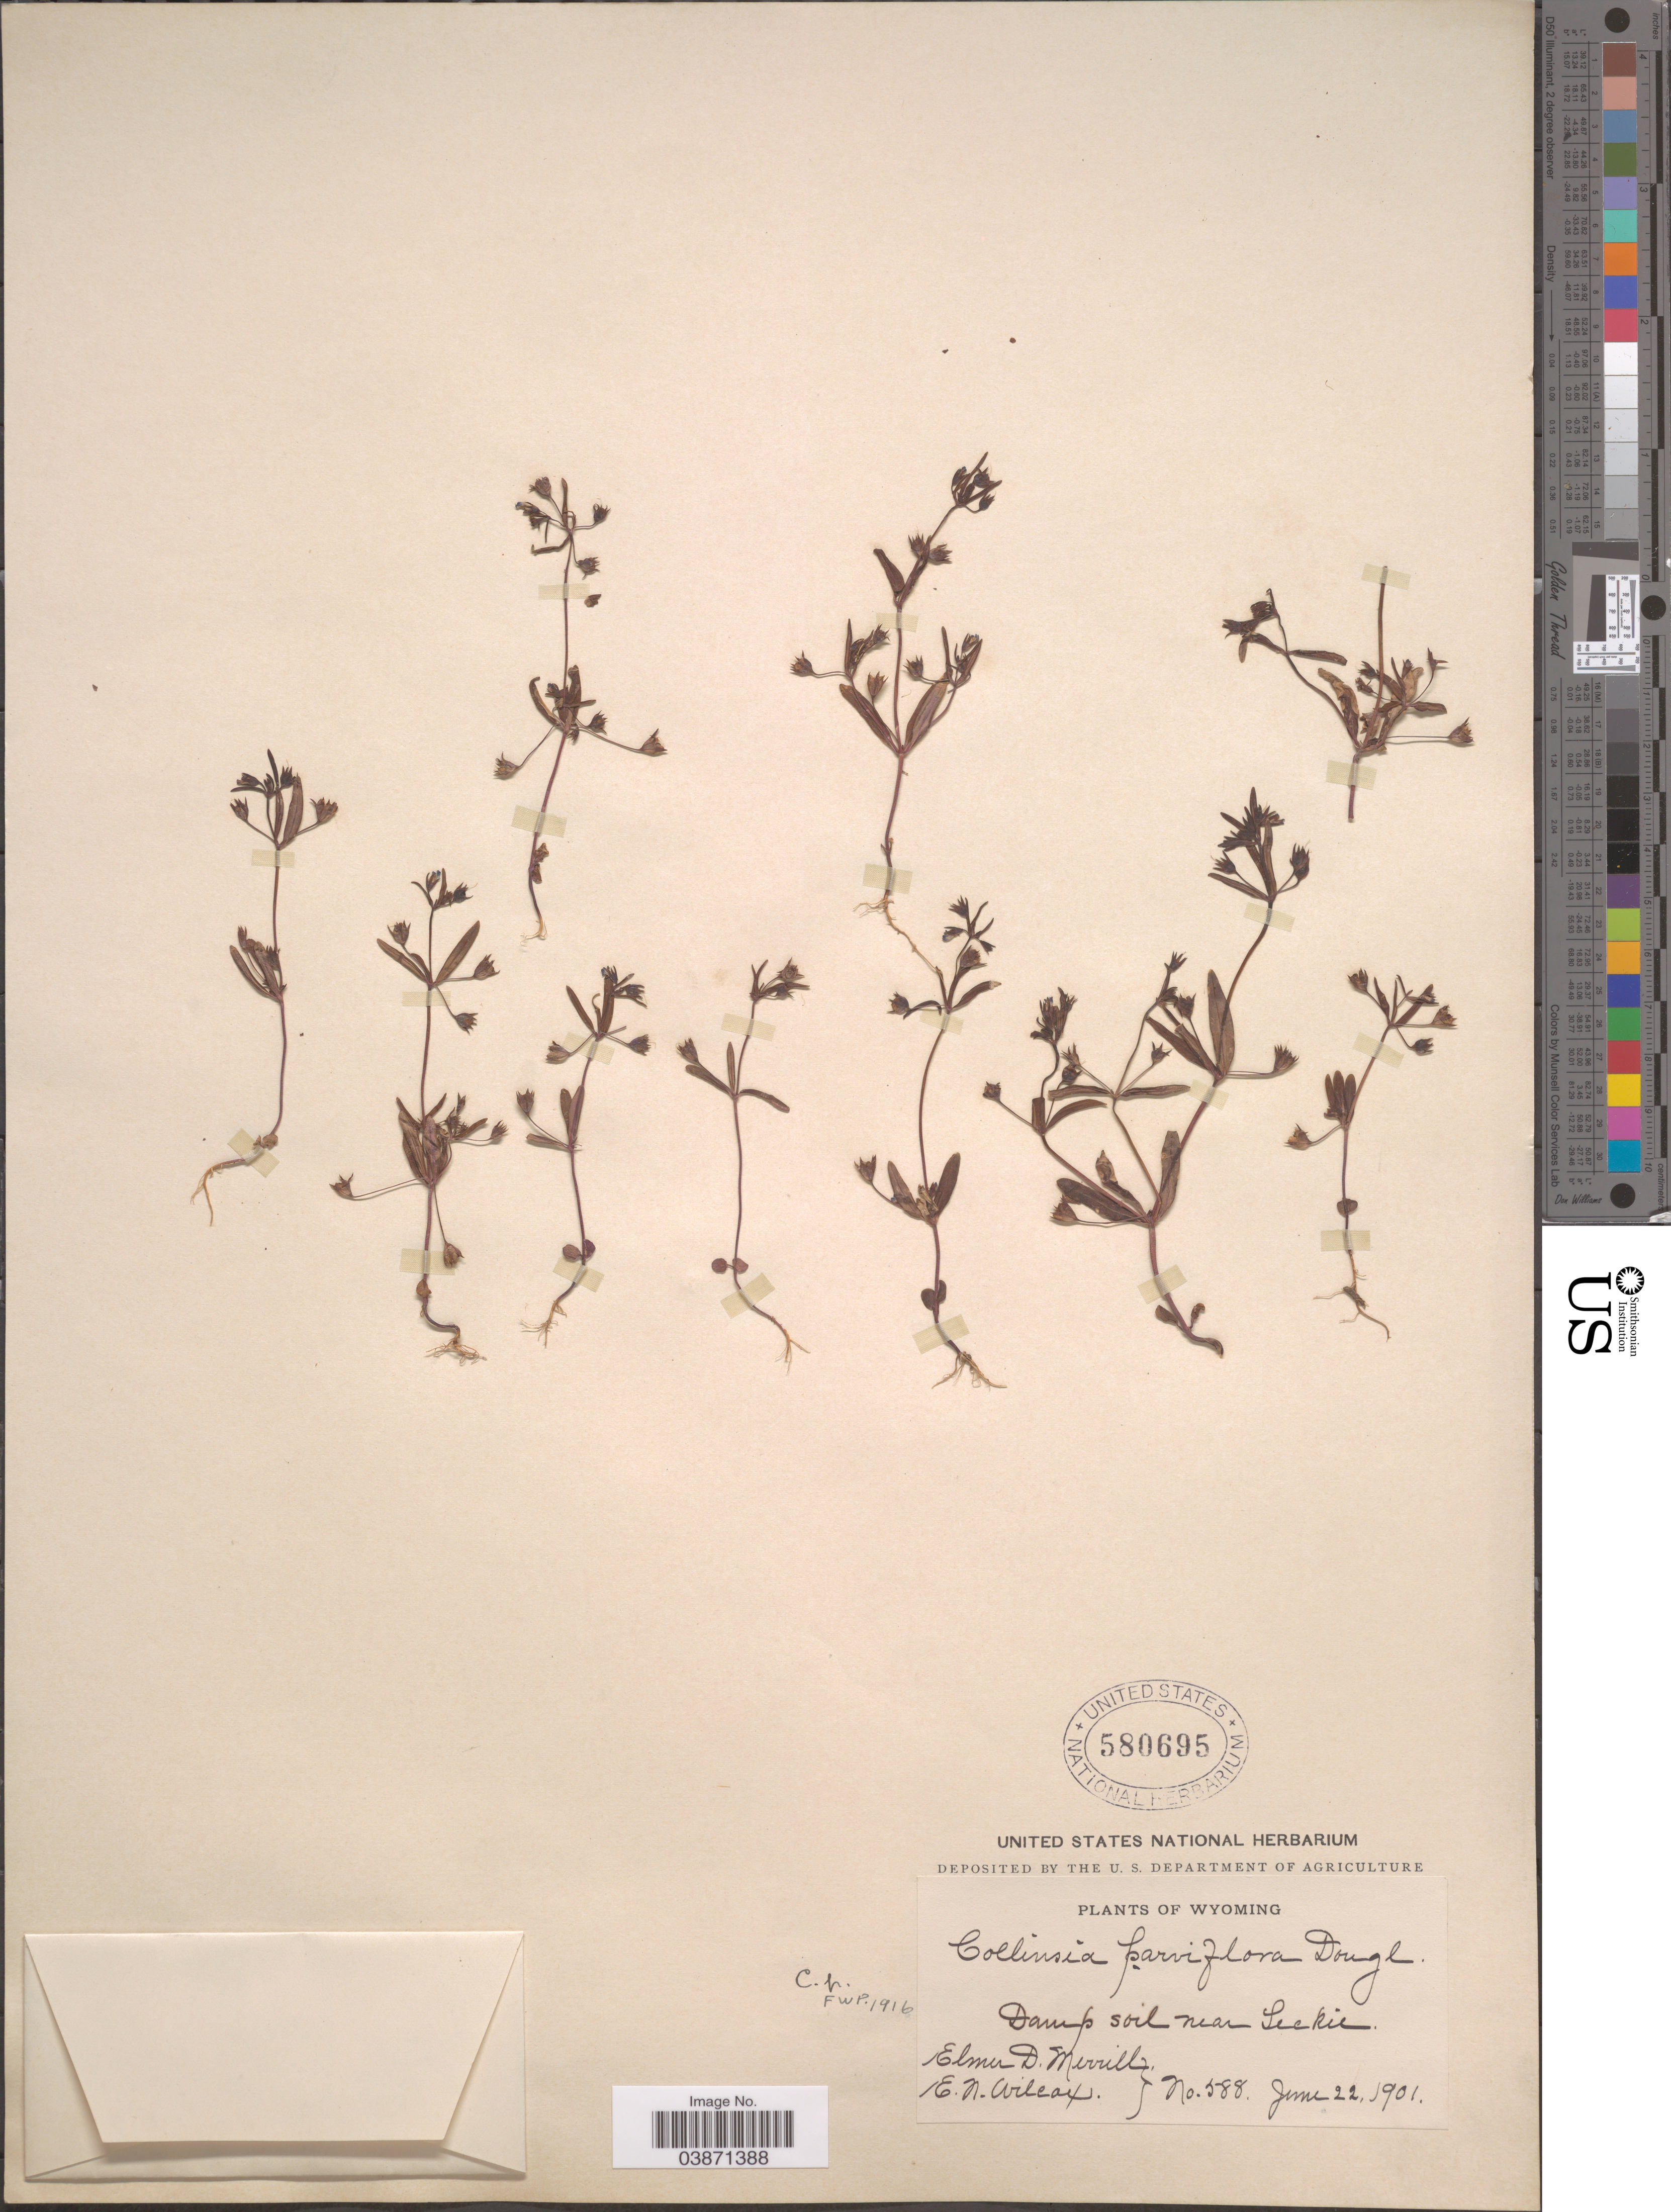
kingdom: Plantae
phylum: Tracheophyta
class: Magnoliopsida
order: Lamiales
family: Plantaginaceae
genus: Collinsia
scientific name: Collinsia parviflora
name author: Douglas ex Lindl.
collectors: E. D. Merrill & E. Wilcox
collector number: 588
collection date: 1901-06-22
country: United States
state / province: Wyoming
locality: Damp soil near Leckie.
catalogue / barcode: US 580695